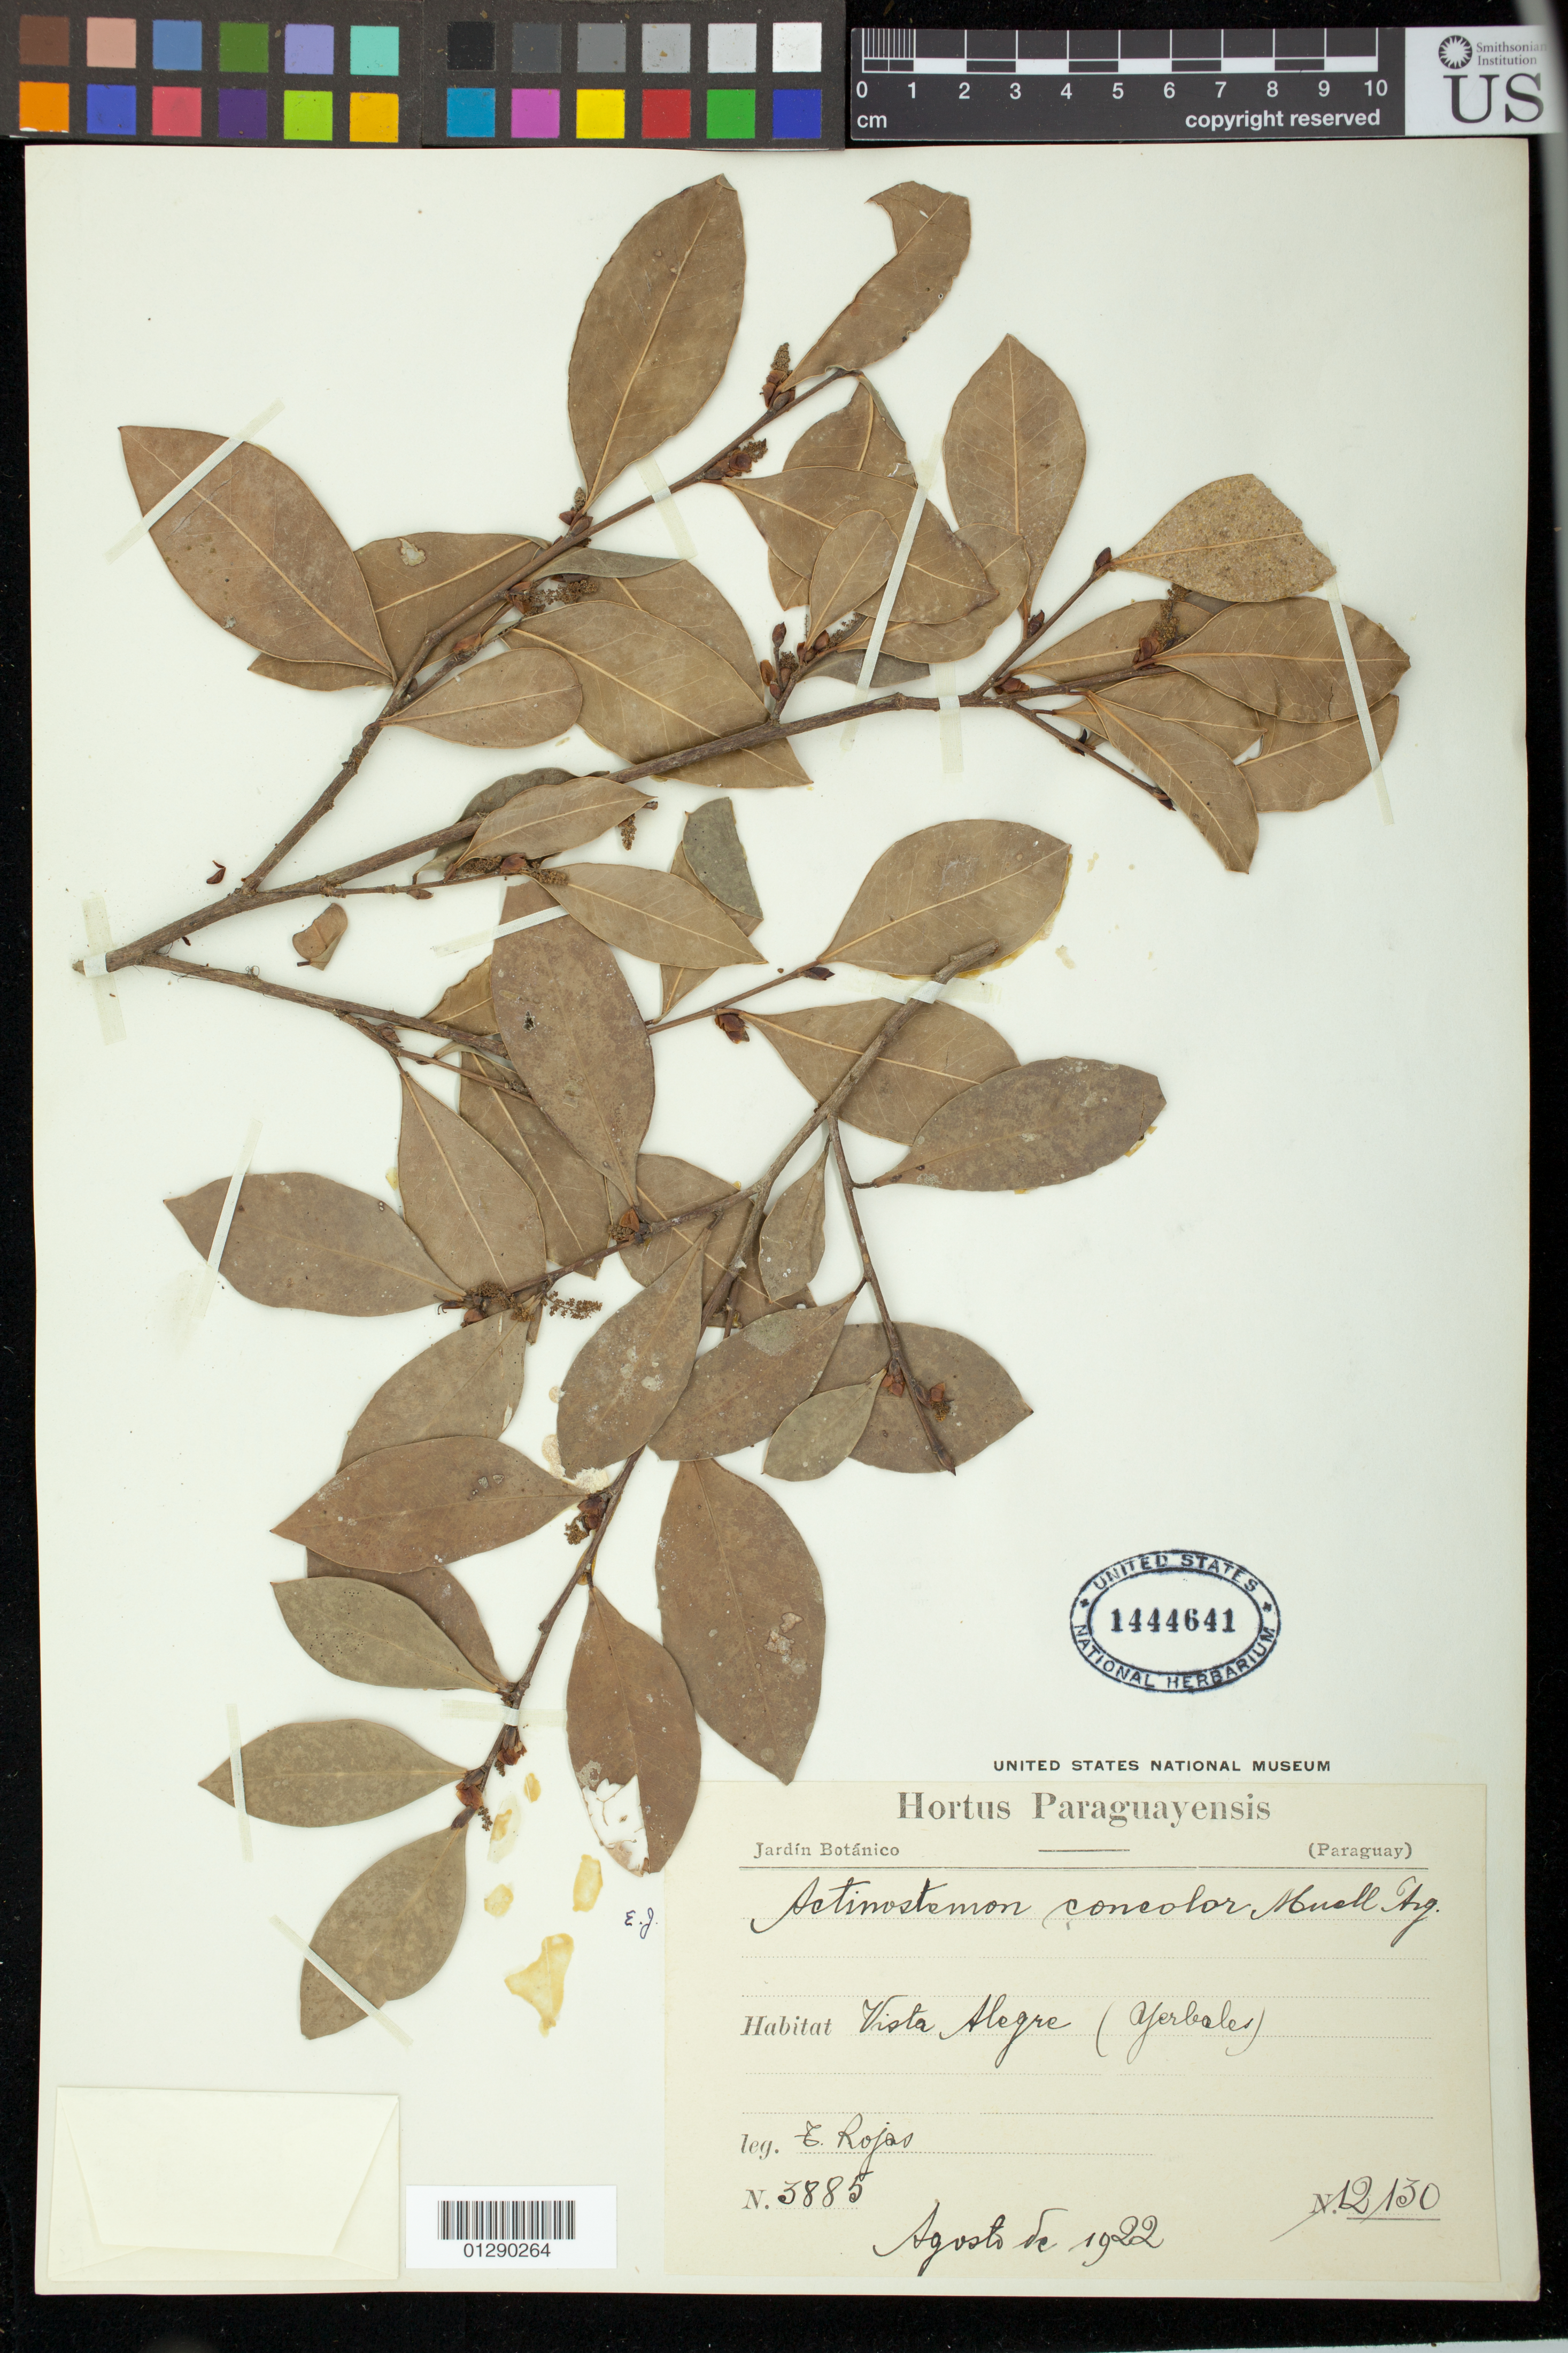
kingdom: Plantae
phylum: Tracheophyta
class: Magnoliopsida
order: Malpighiales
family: Euphorbiaceae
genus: Actinostemon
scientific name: Actinostemon concolor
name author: (Spreng.) Müll. Arg.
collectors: E. Rojas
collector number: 3885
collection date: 1922-08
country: Paraguay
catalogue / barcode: US 1444641